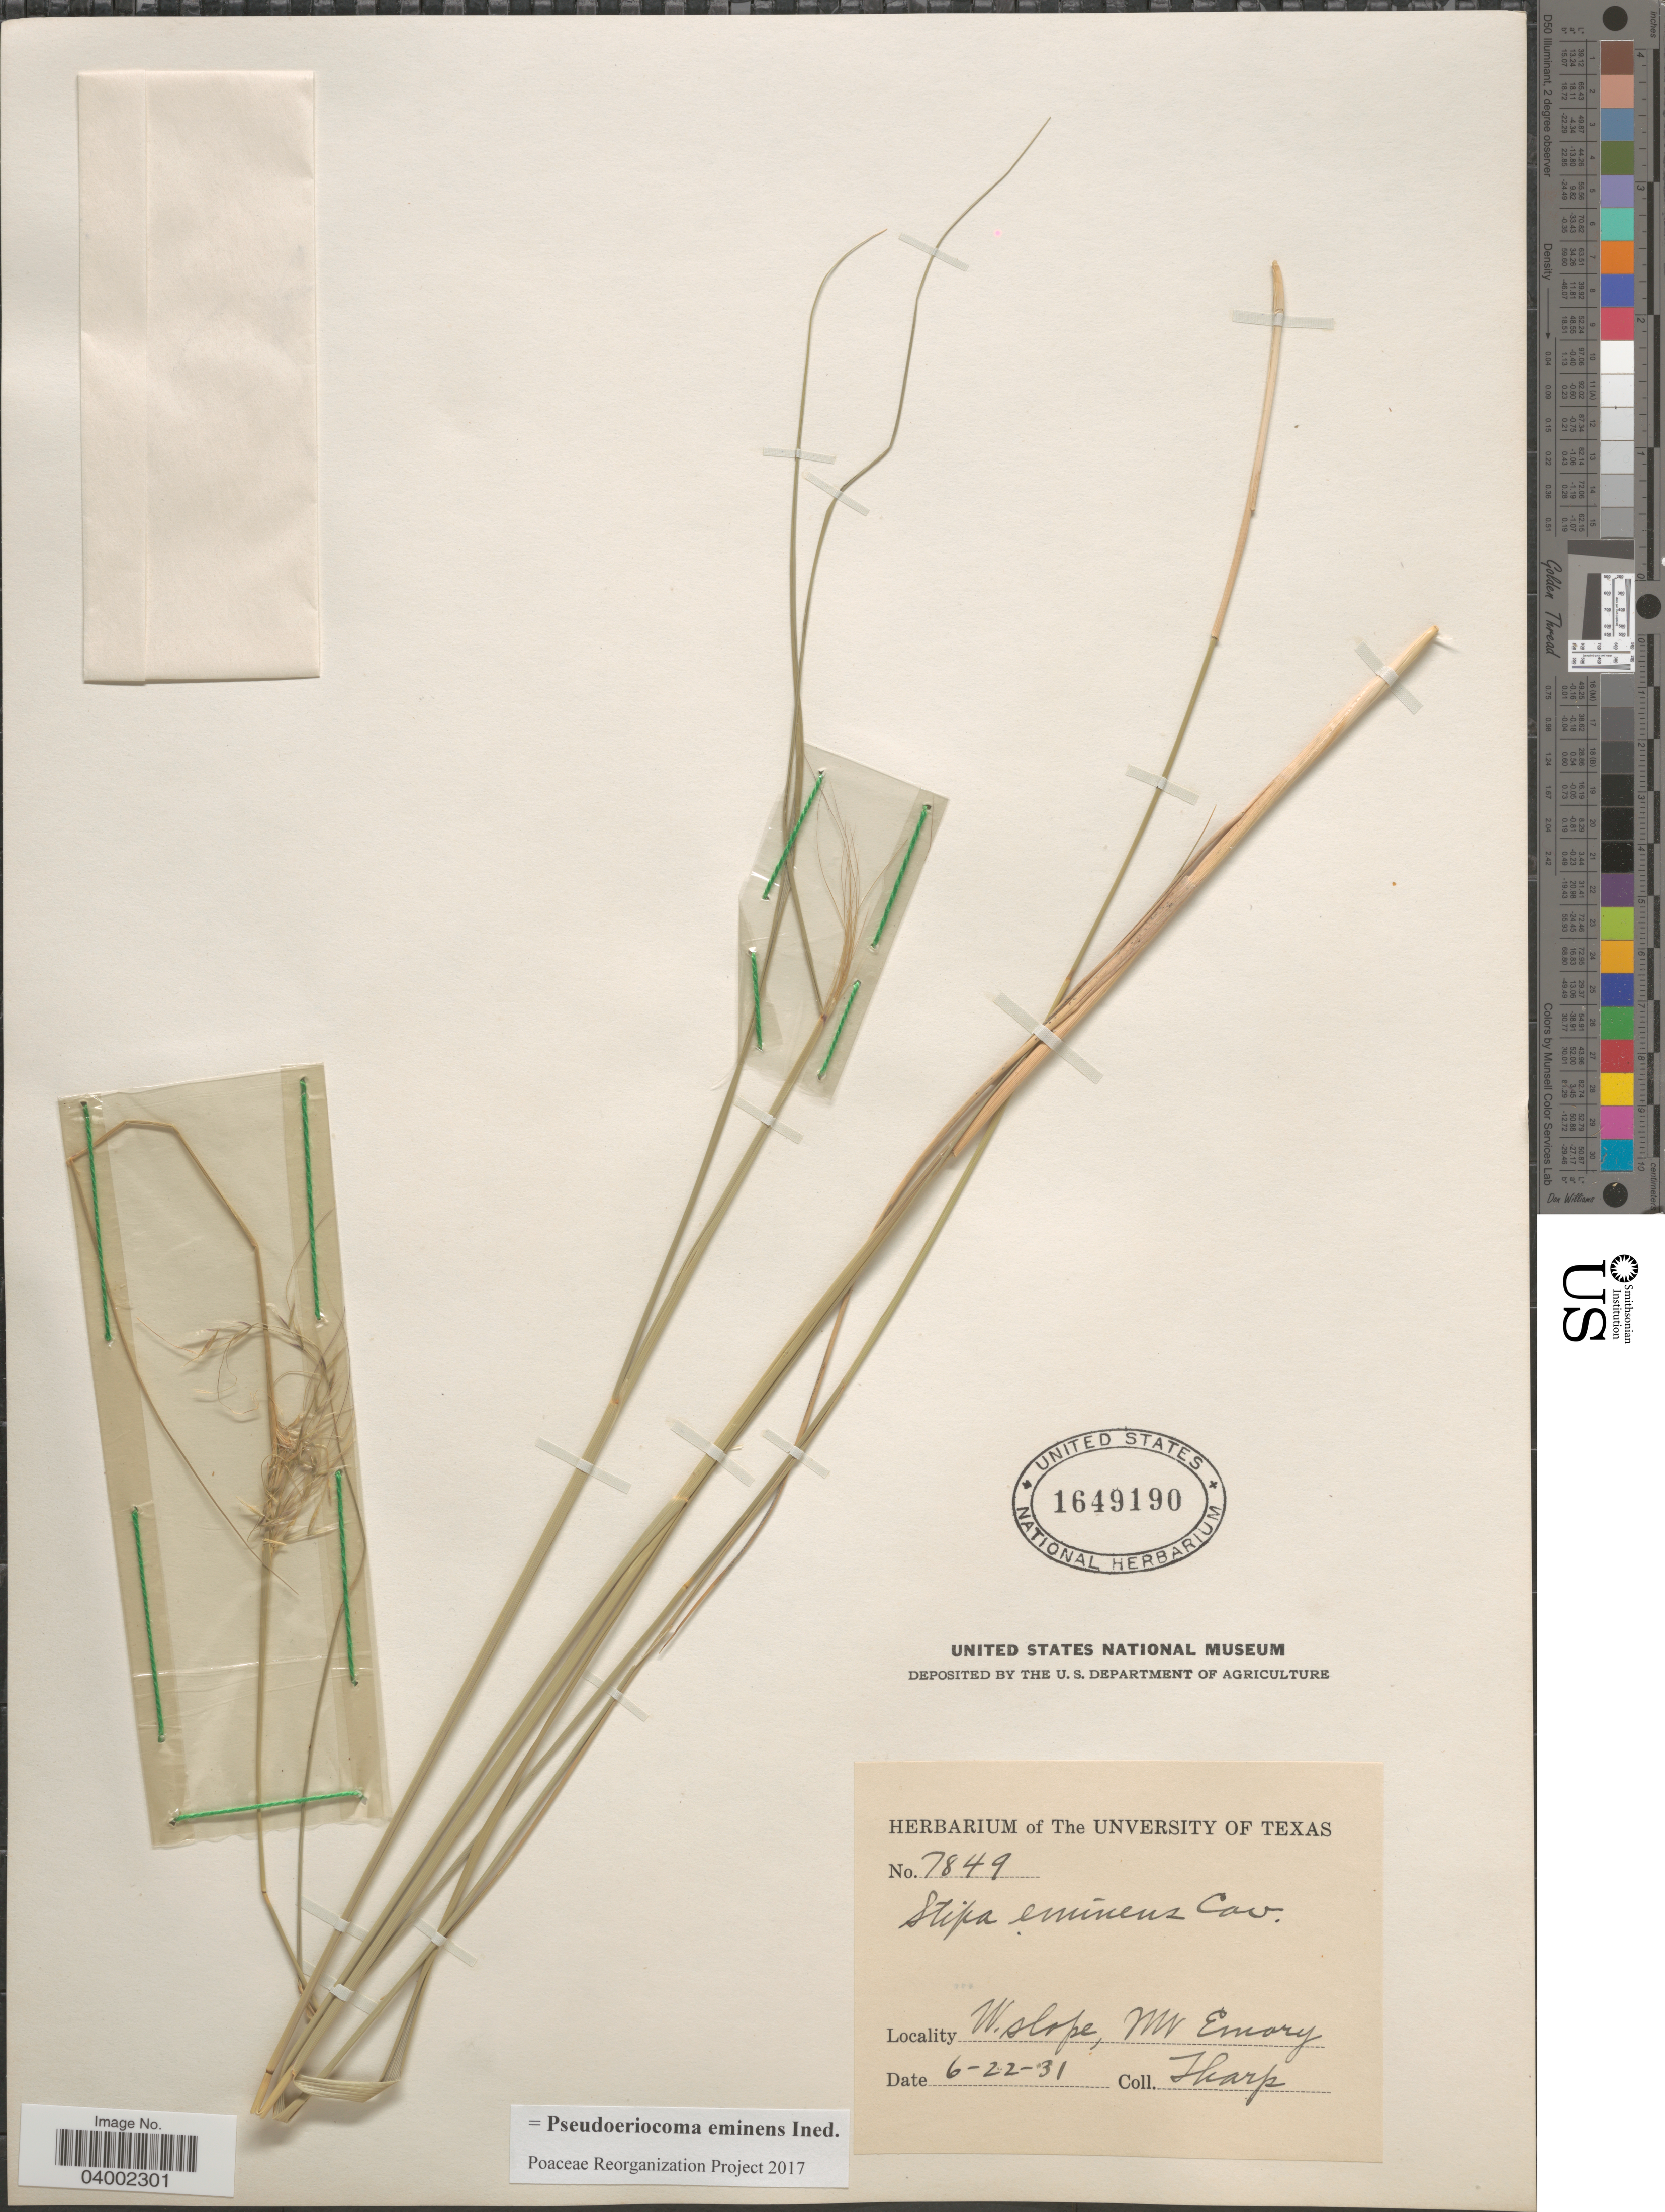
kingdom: Plantae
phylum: Tracheophyta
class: Liliopsida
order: Poales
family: Poaceae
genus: Pseudoeriocoma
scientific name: Pseudoeriocoma eminens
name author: (Cav.) Romasch.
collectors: Tharp, --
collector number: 7849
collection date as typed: Transcribed d/m/y: 22/6/31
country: United States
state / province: Texas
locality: W. slope, NW Emory.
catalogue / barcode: US 1649190